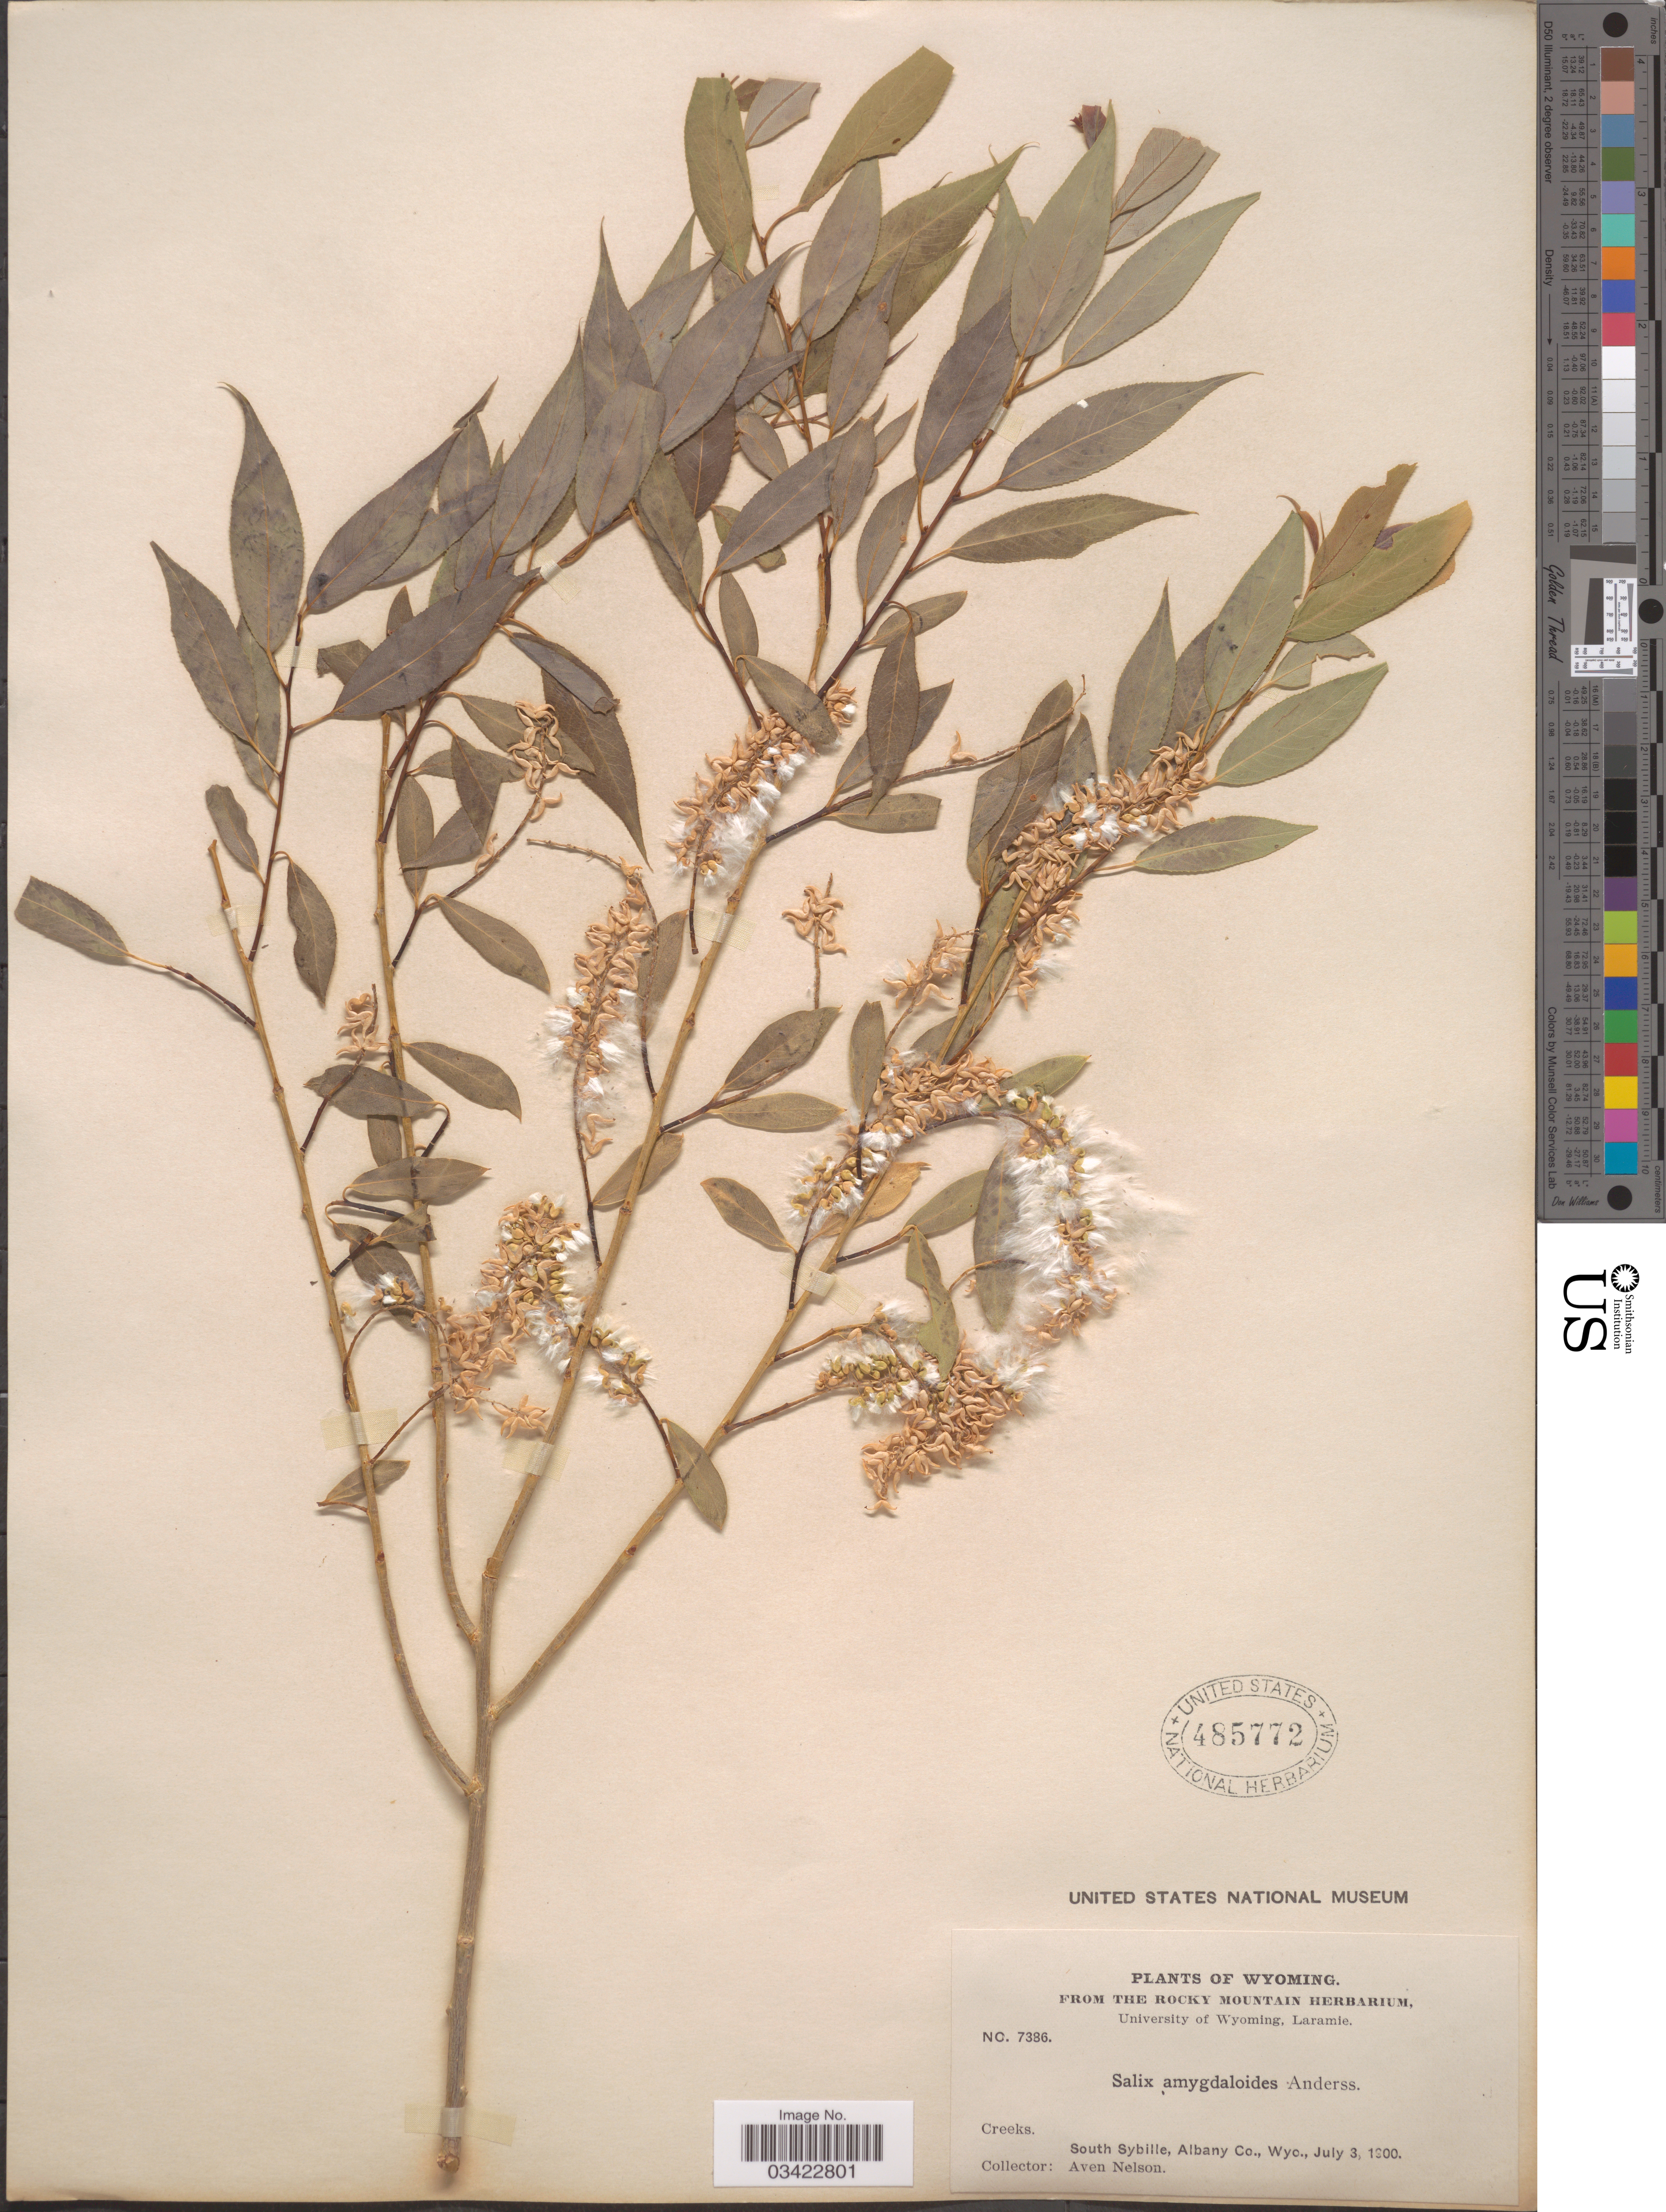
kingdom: Plantae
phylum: Tracheophyta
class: Magnoliopsida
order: Malpighiales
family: Salicaceae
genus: Salix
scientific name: Salix amygdaloides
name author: Andersson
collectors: A. Nelson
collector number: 7386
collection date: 1900-07-03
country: United States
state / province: Wyoming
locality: Creeks, South Sybille, Albany Co.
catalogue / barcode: US 485772